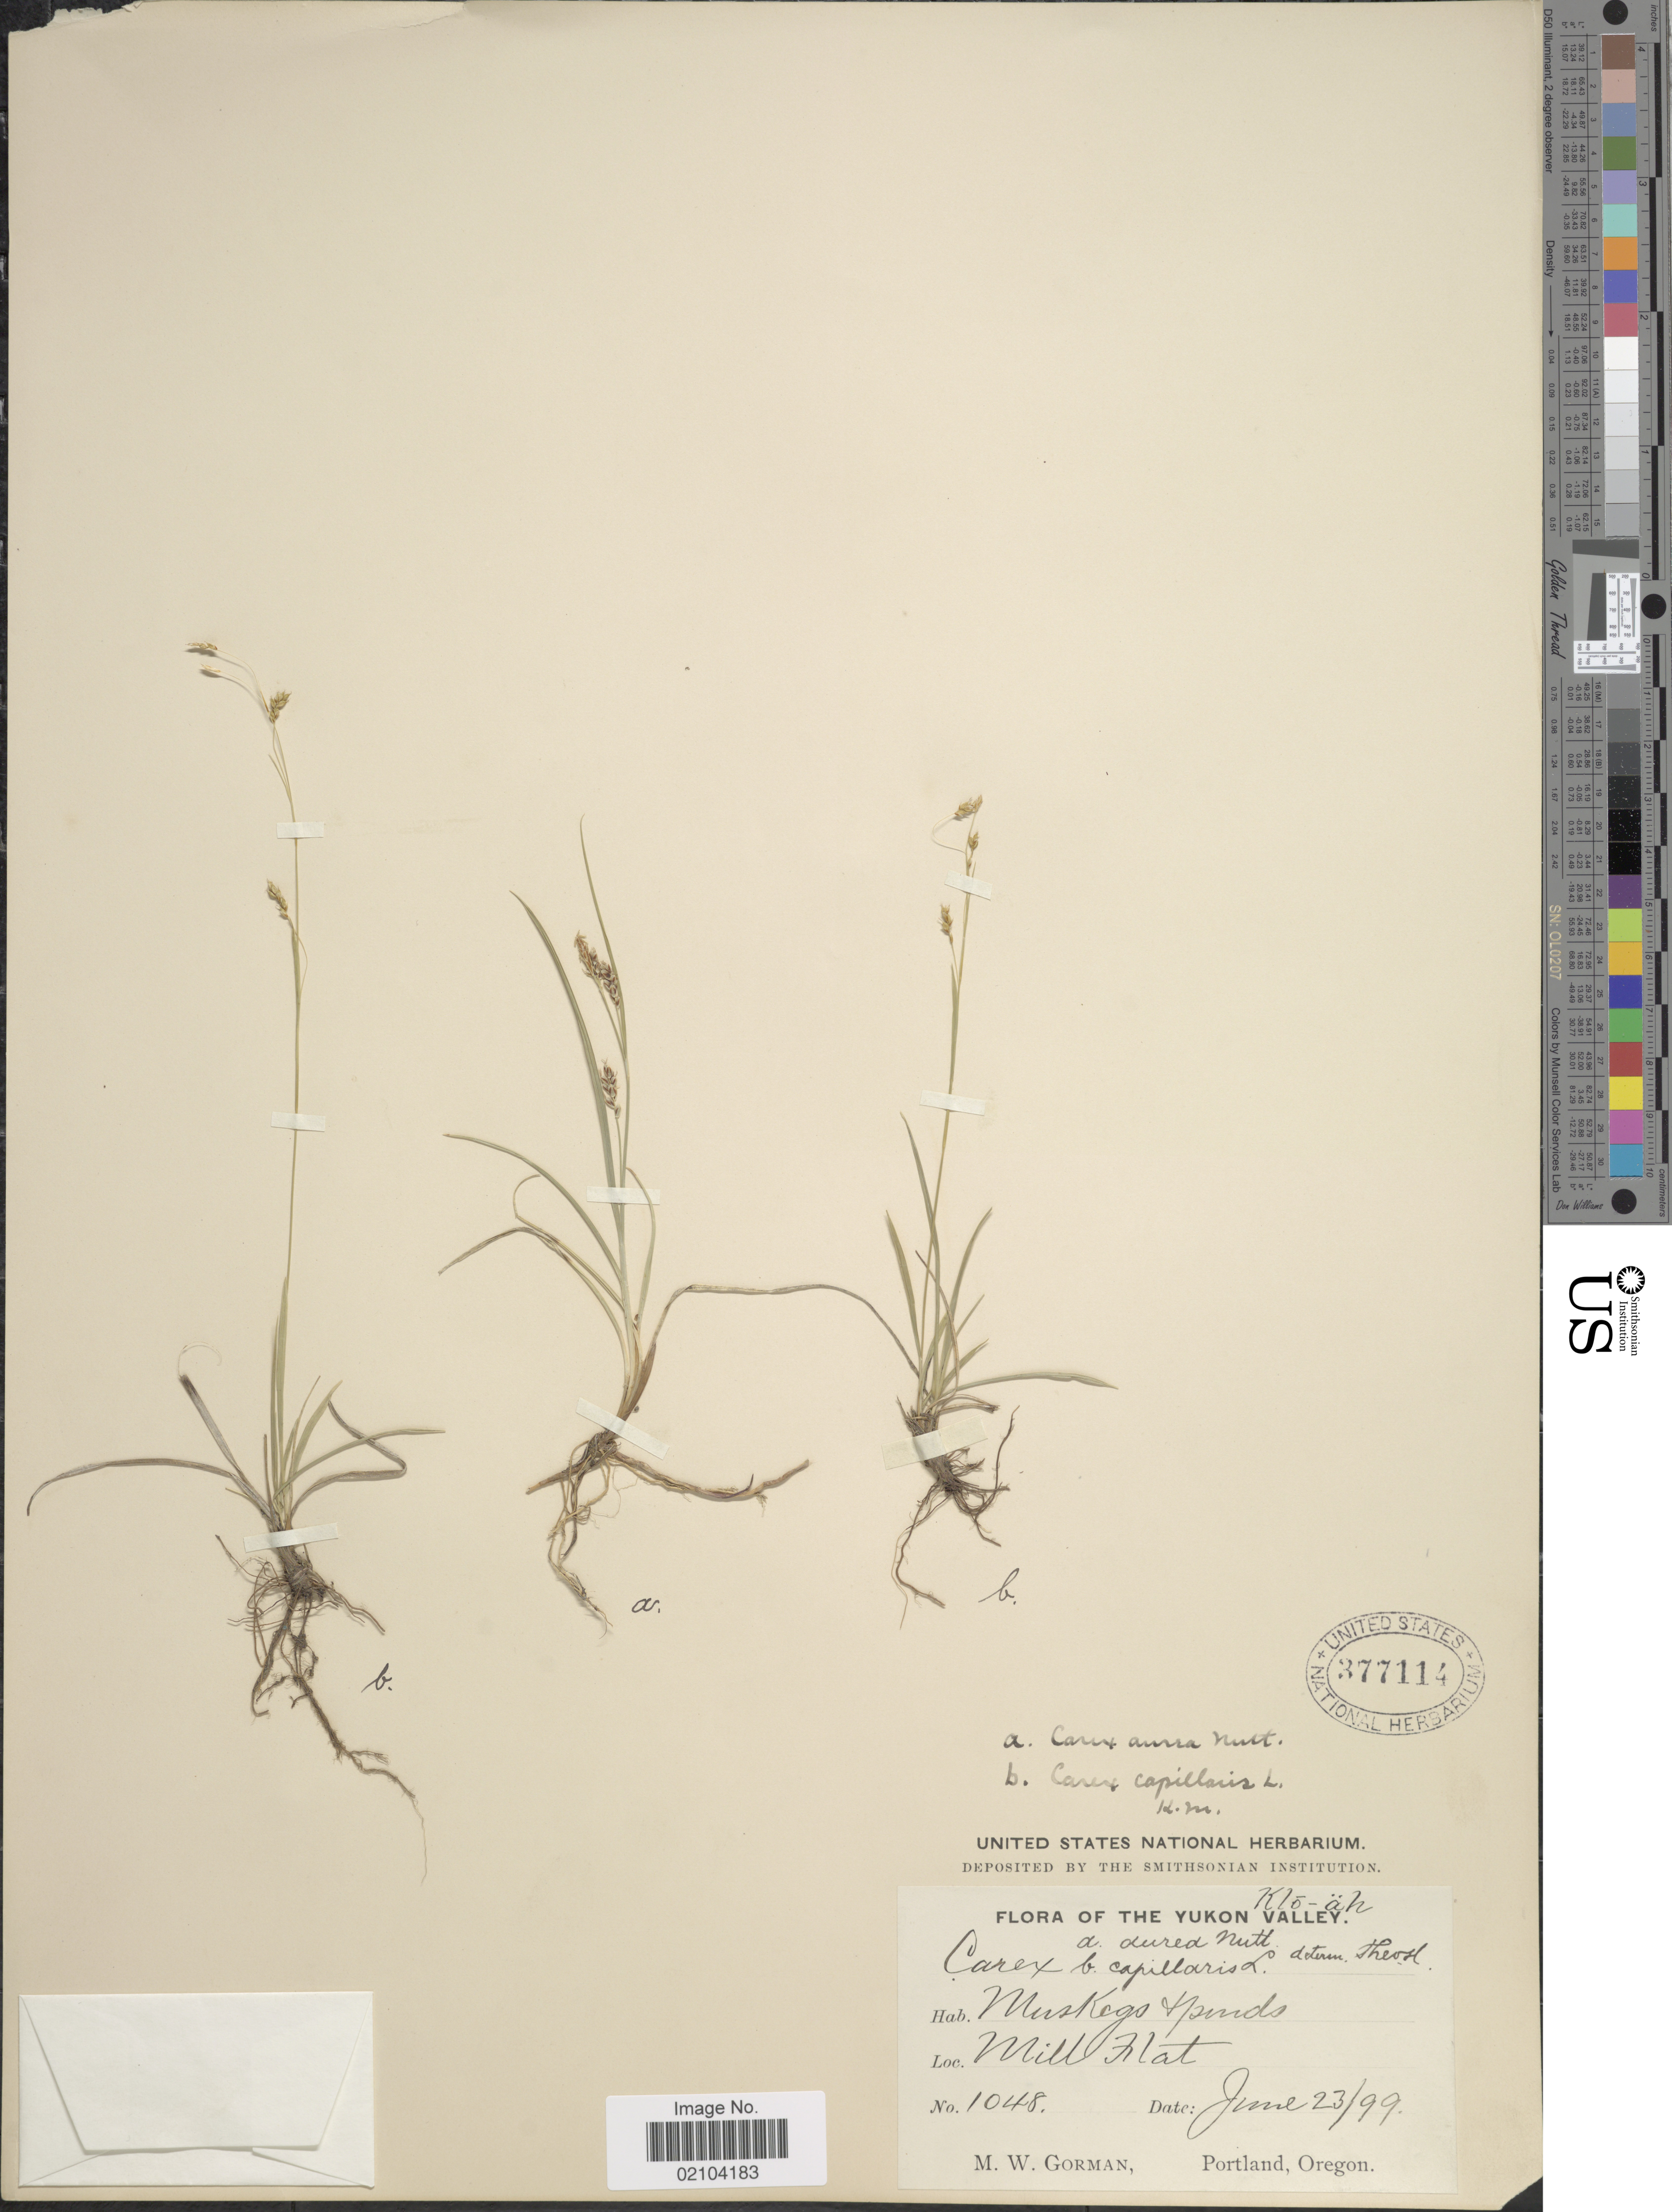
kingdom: Plantae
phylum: Tracheophyta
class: Liliopsida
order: Poales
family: Cyperaceae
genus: Carex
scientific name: Carex aurea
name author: Nutt.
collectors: M. W. Gorman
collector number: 1048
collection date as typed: Transcribed d/m/y: 23/6/99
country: Canada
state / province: Yukon Territory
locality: Yukon Valley. Mill Flat. Muskegs & ponds.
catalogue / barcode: US 377114